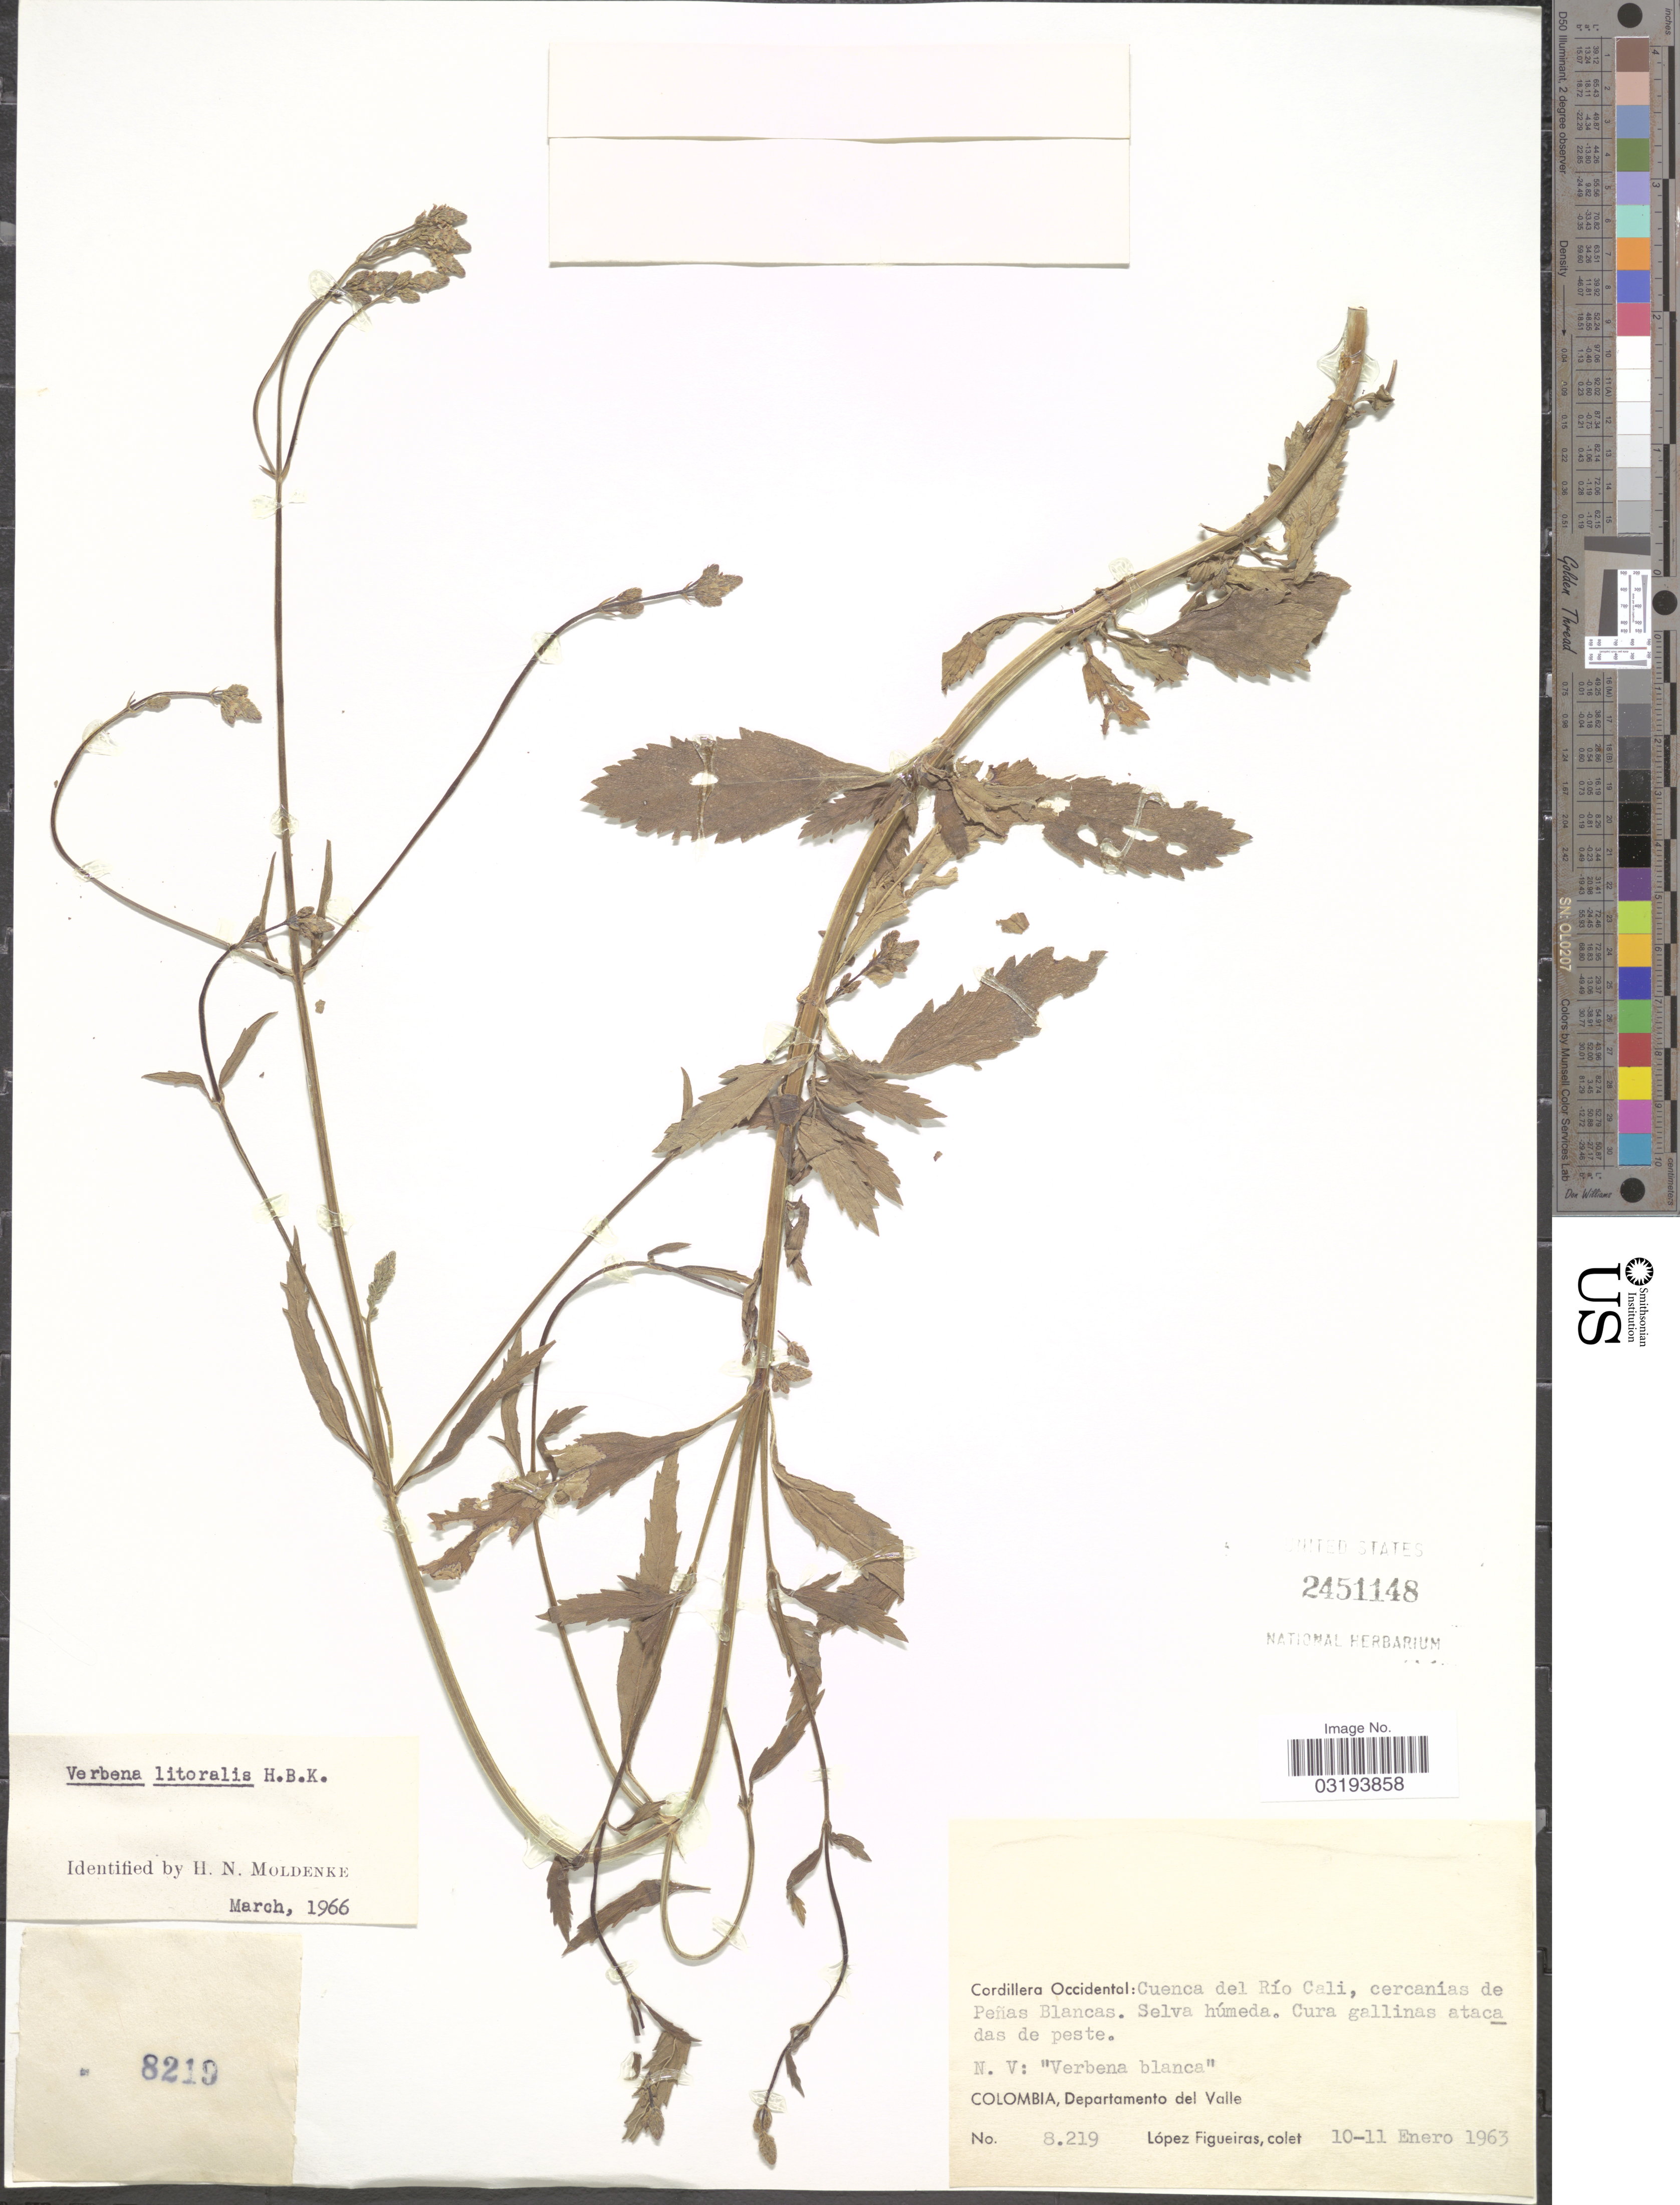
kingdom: Plantae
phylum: Tracheophyta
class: Magnoliopsida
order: Lamiales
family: Verbenaceae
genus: Verbena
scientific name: Verbena litoralis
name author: Kunth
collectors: M. López Figueiras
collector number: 8219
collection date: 1963-01-10/1963-01-11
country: Colombia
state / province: Valle del Cauca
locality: Cordillera Occidental: Cuenca del Río Cali, cercanías de Peñas Blancas. Departamento del Valle.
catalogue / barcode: US 2451148